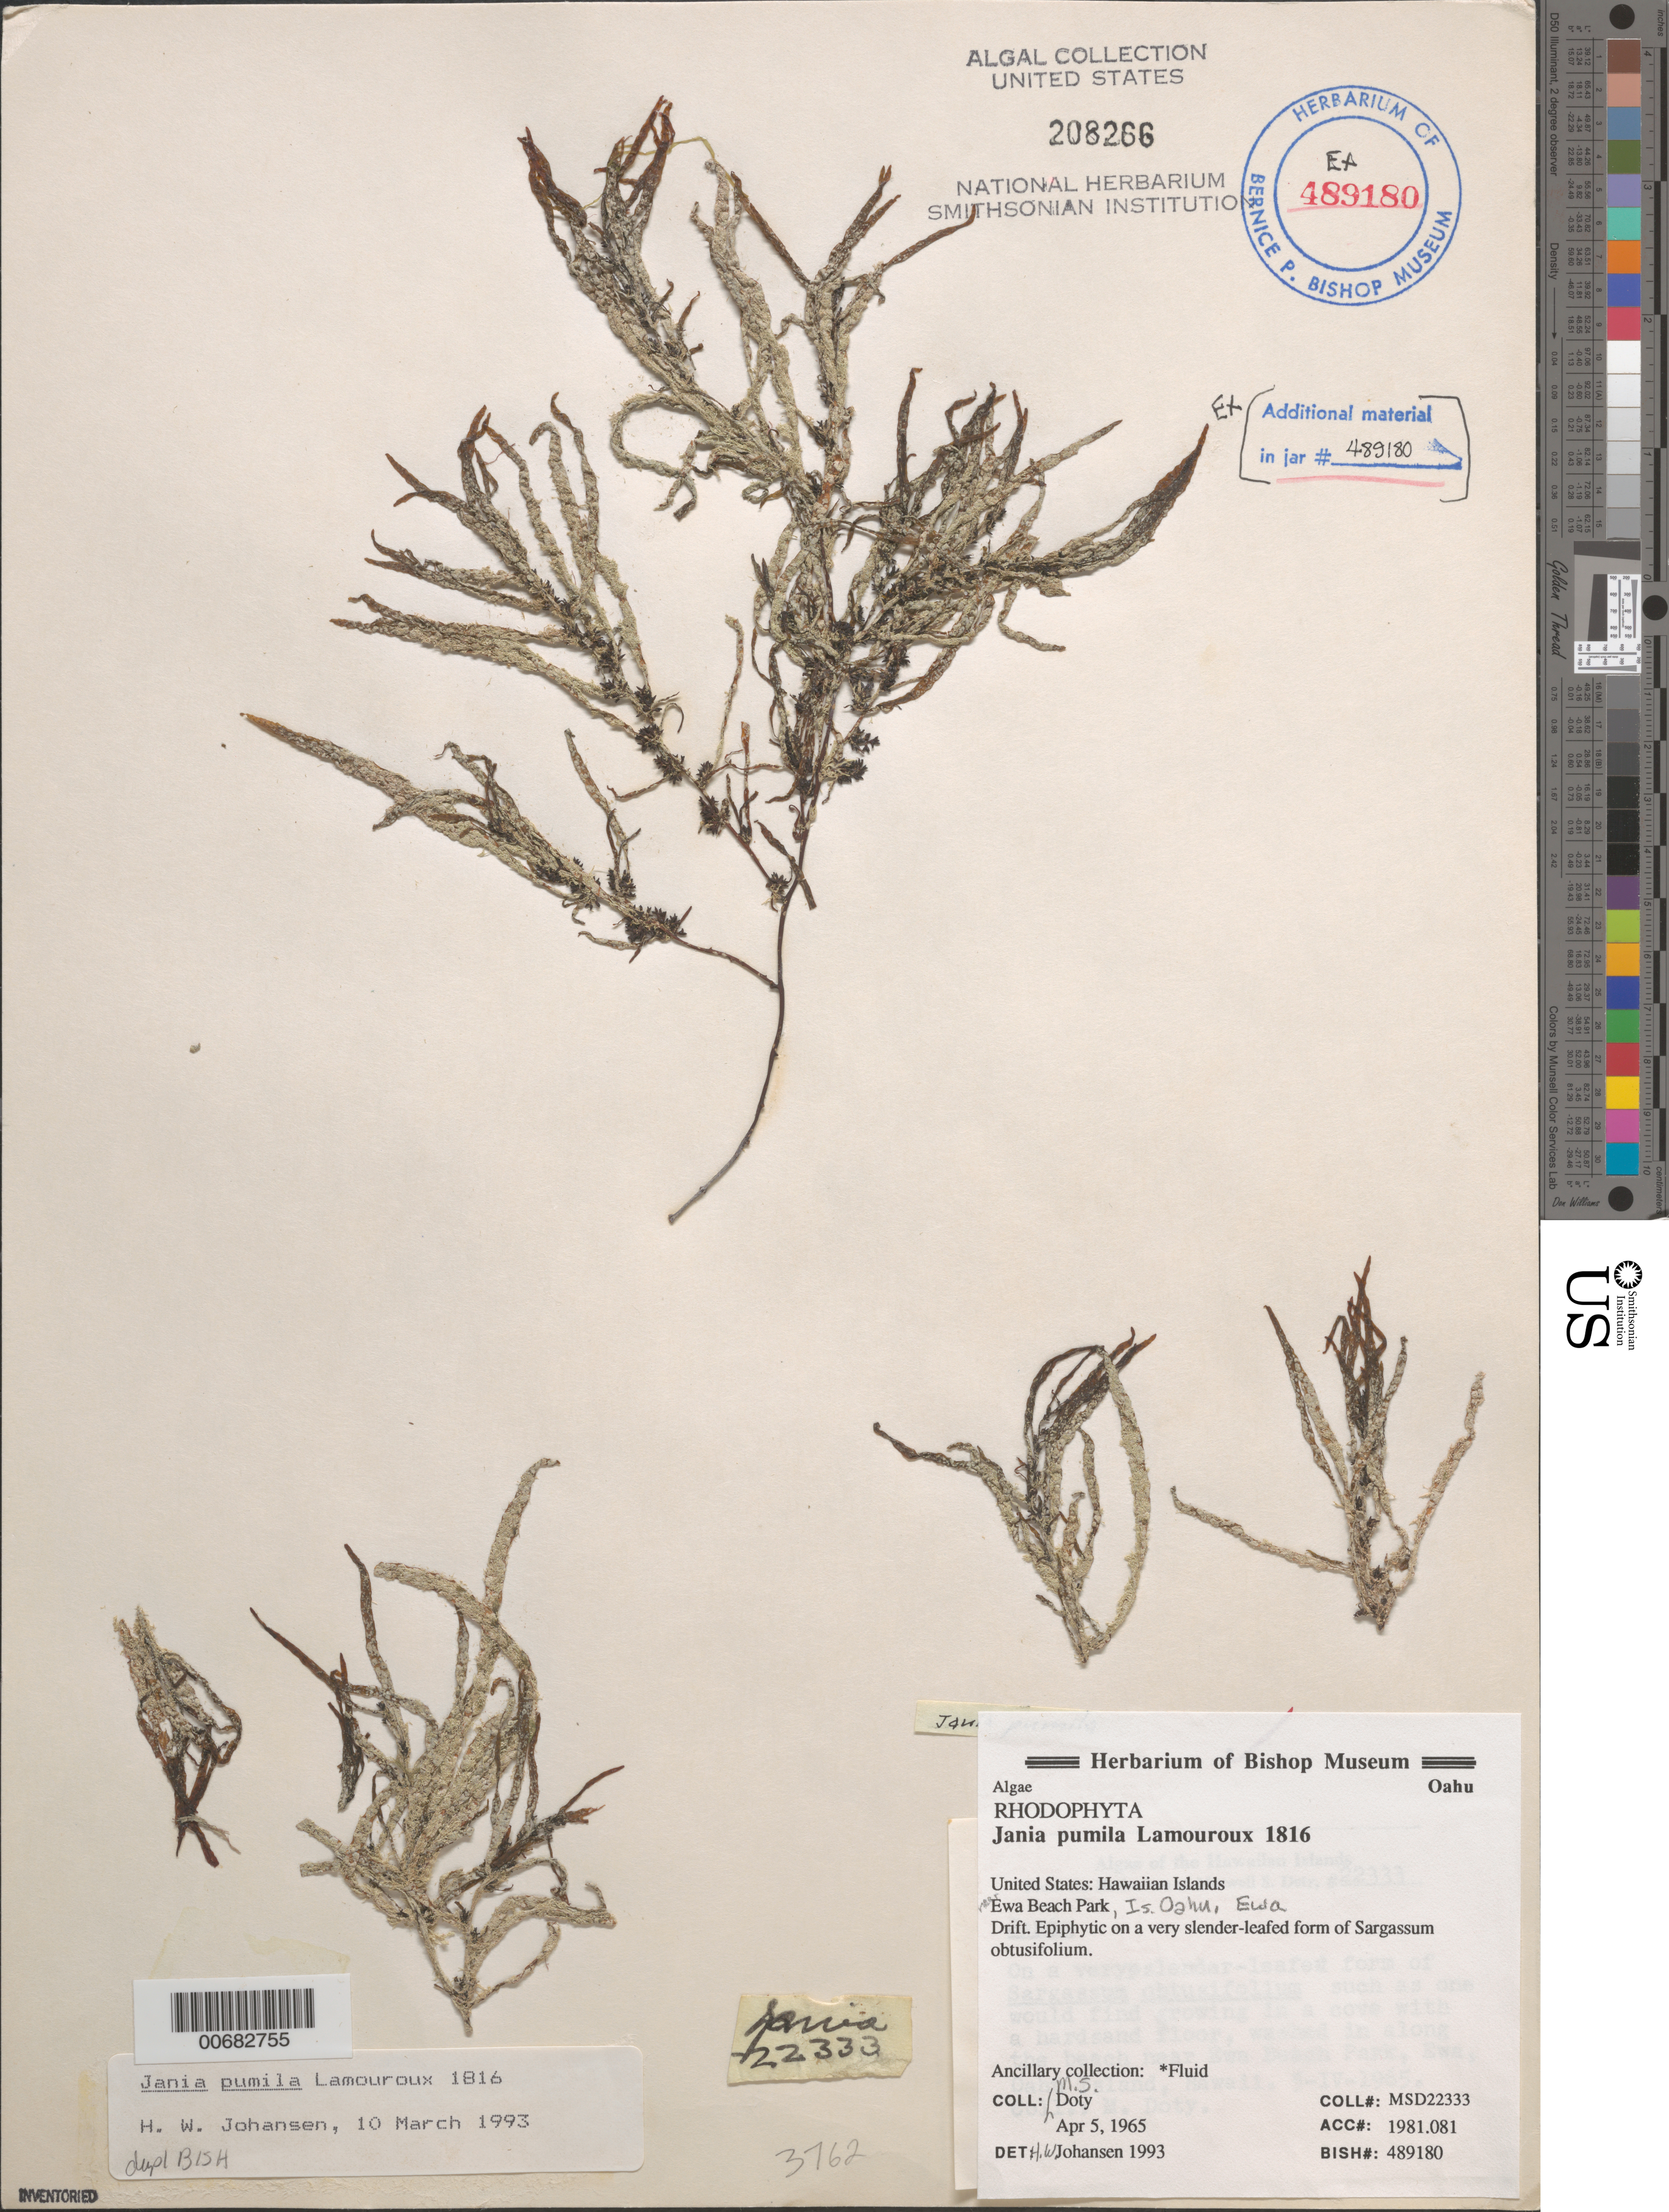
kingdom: Plantae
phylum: Rhodophyta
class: Florideophyceae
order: Corallinales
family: Corallinaceae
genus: Jania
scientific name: Jania pumila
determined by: Johansen, H. W.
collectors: M. S. Doty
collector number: MSD 22333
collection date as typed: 05 Apr 1965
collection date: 1965-04-05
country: United States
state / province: Hawaii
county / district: Honolulu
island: Oahu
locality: Ewa, along beach near Ewa Beach Park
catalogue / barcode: US 208266